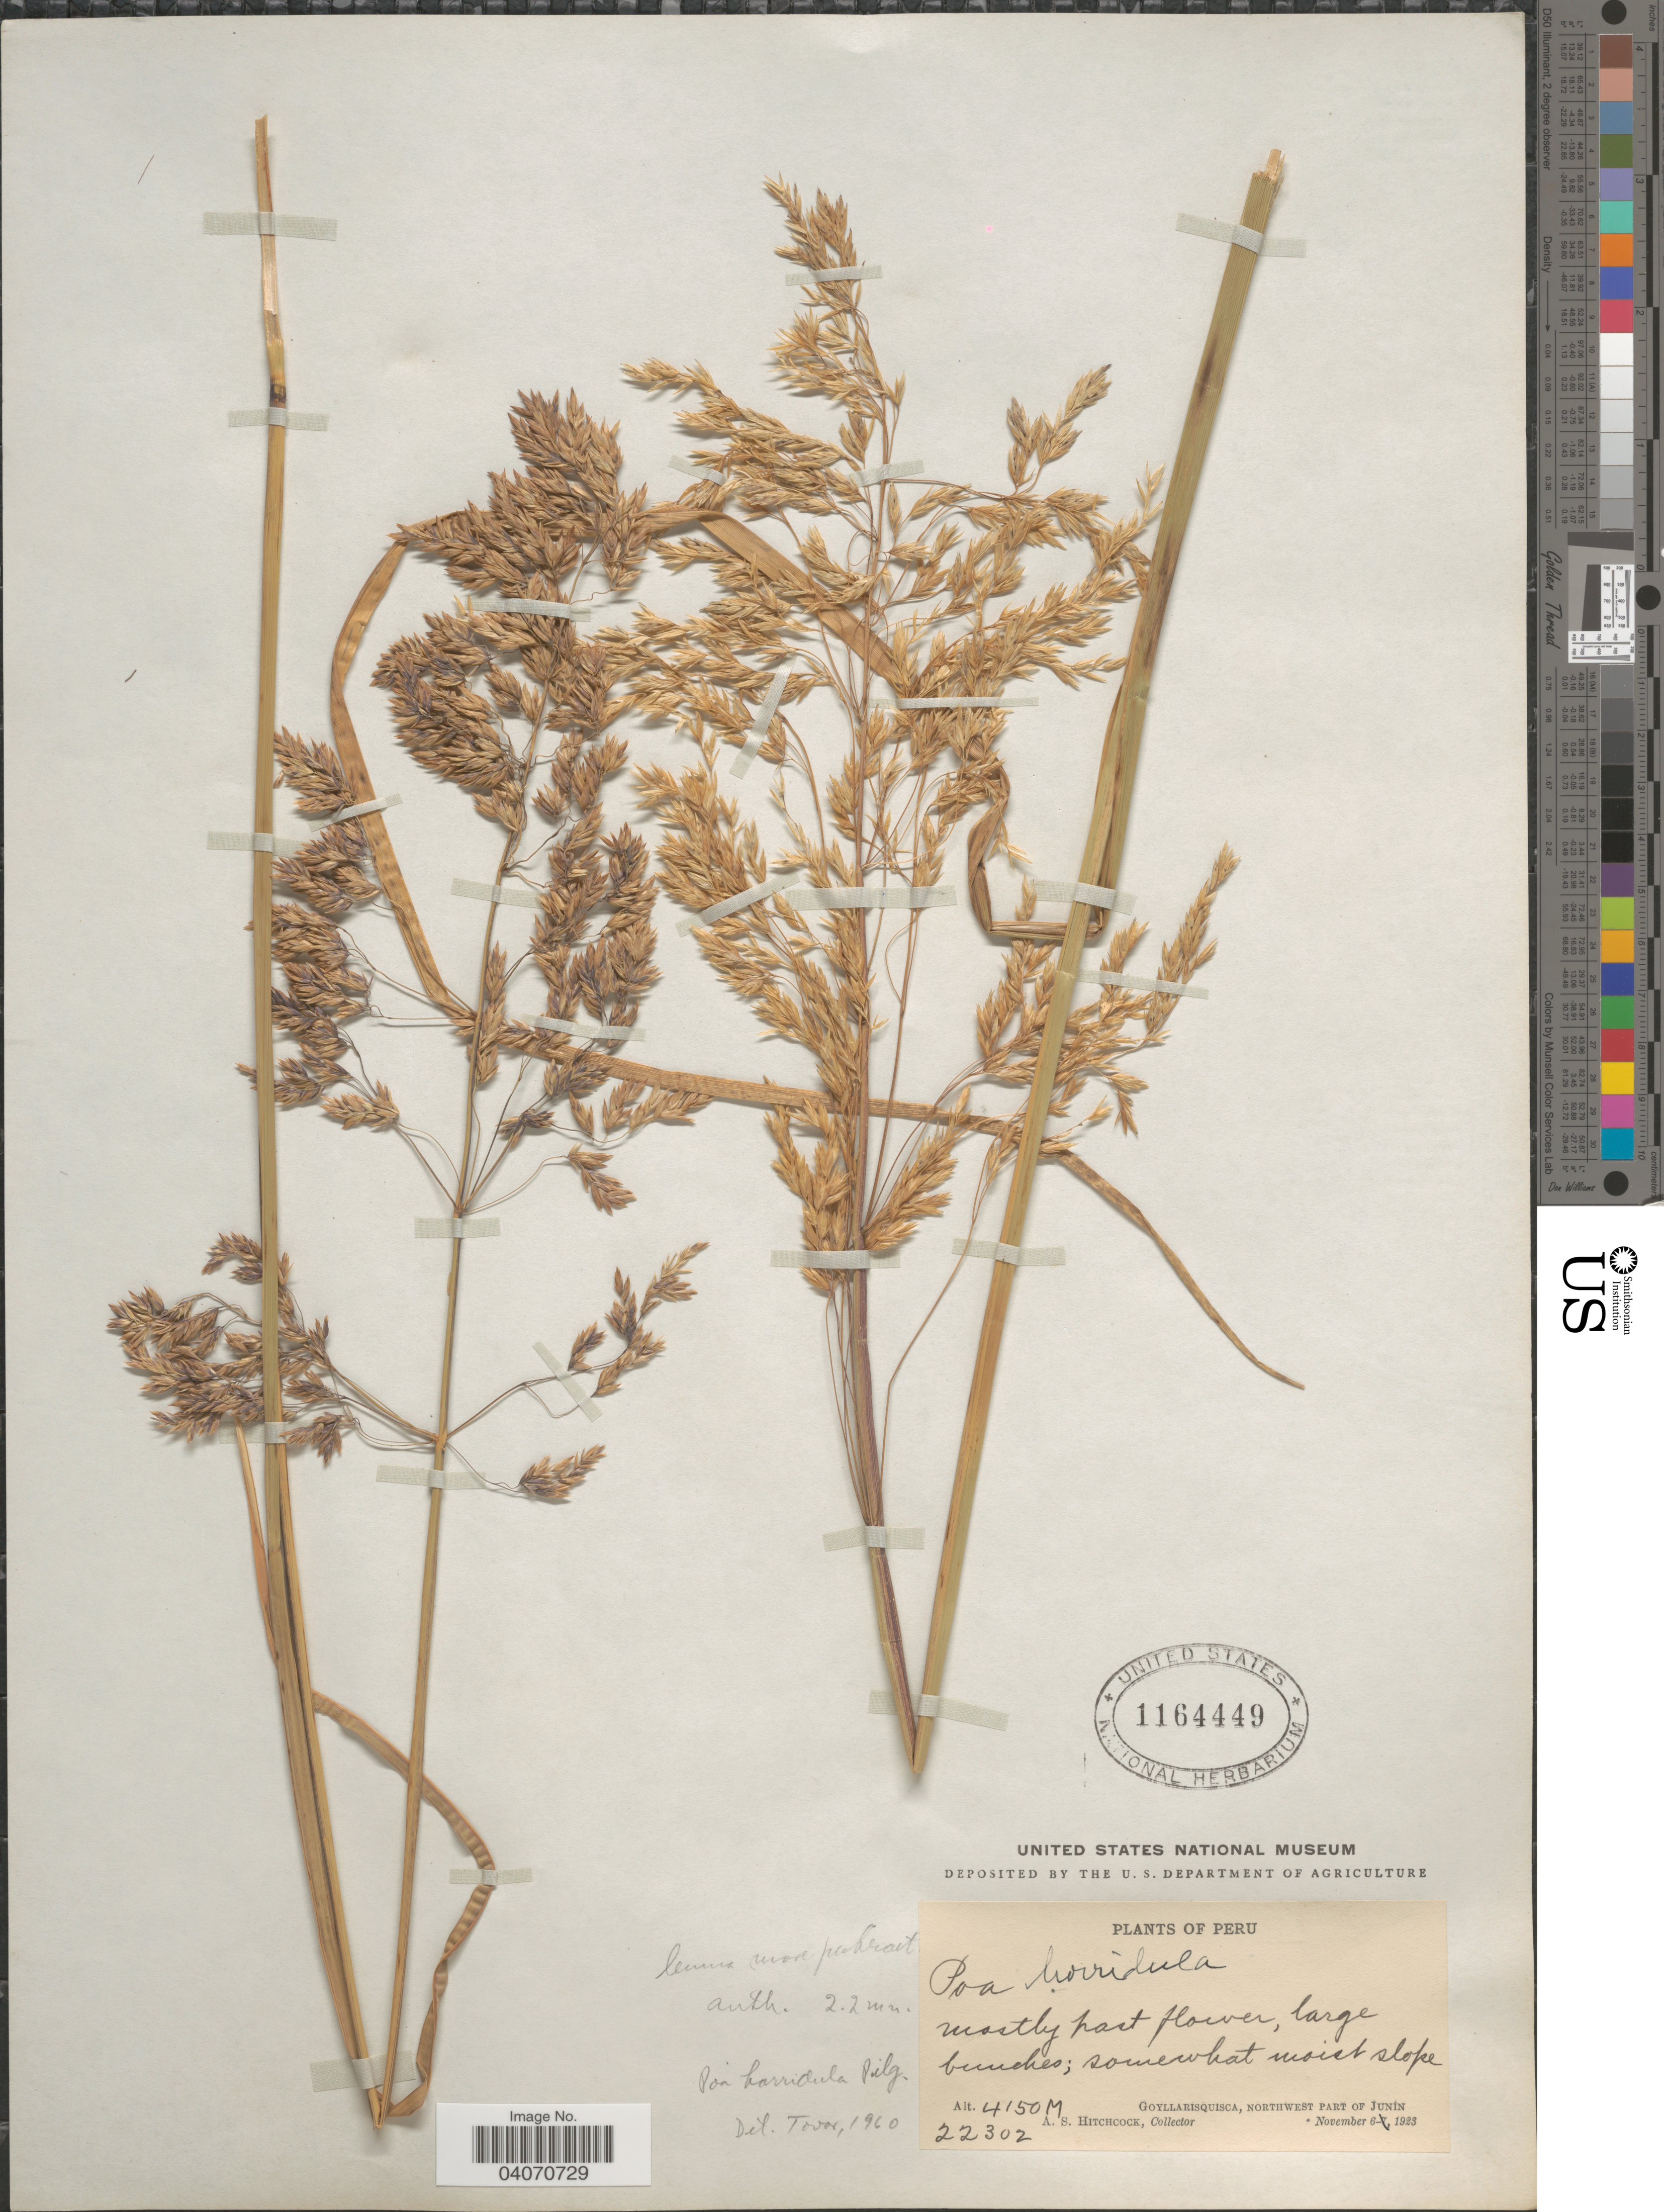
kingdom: Plantae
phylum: Tracheophyta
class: Liliopsida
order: Poales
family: Poaceae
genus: Poa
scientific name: Poa horridula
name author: Pilg.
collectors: A. S. Hitchcock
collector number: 22302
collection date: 1923-11-06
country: Peru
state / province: Junín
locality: Goyllarisquisca, northwest part of Junín.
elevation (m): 4150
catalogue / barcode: US 1164449